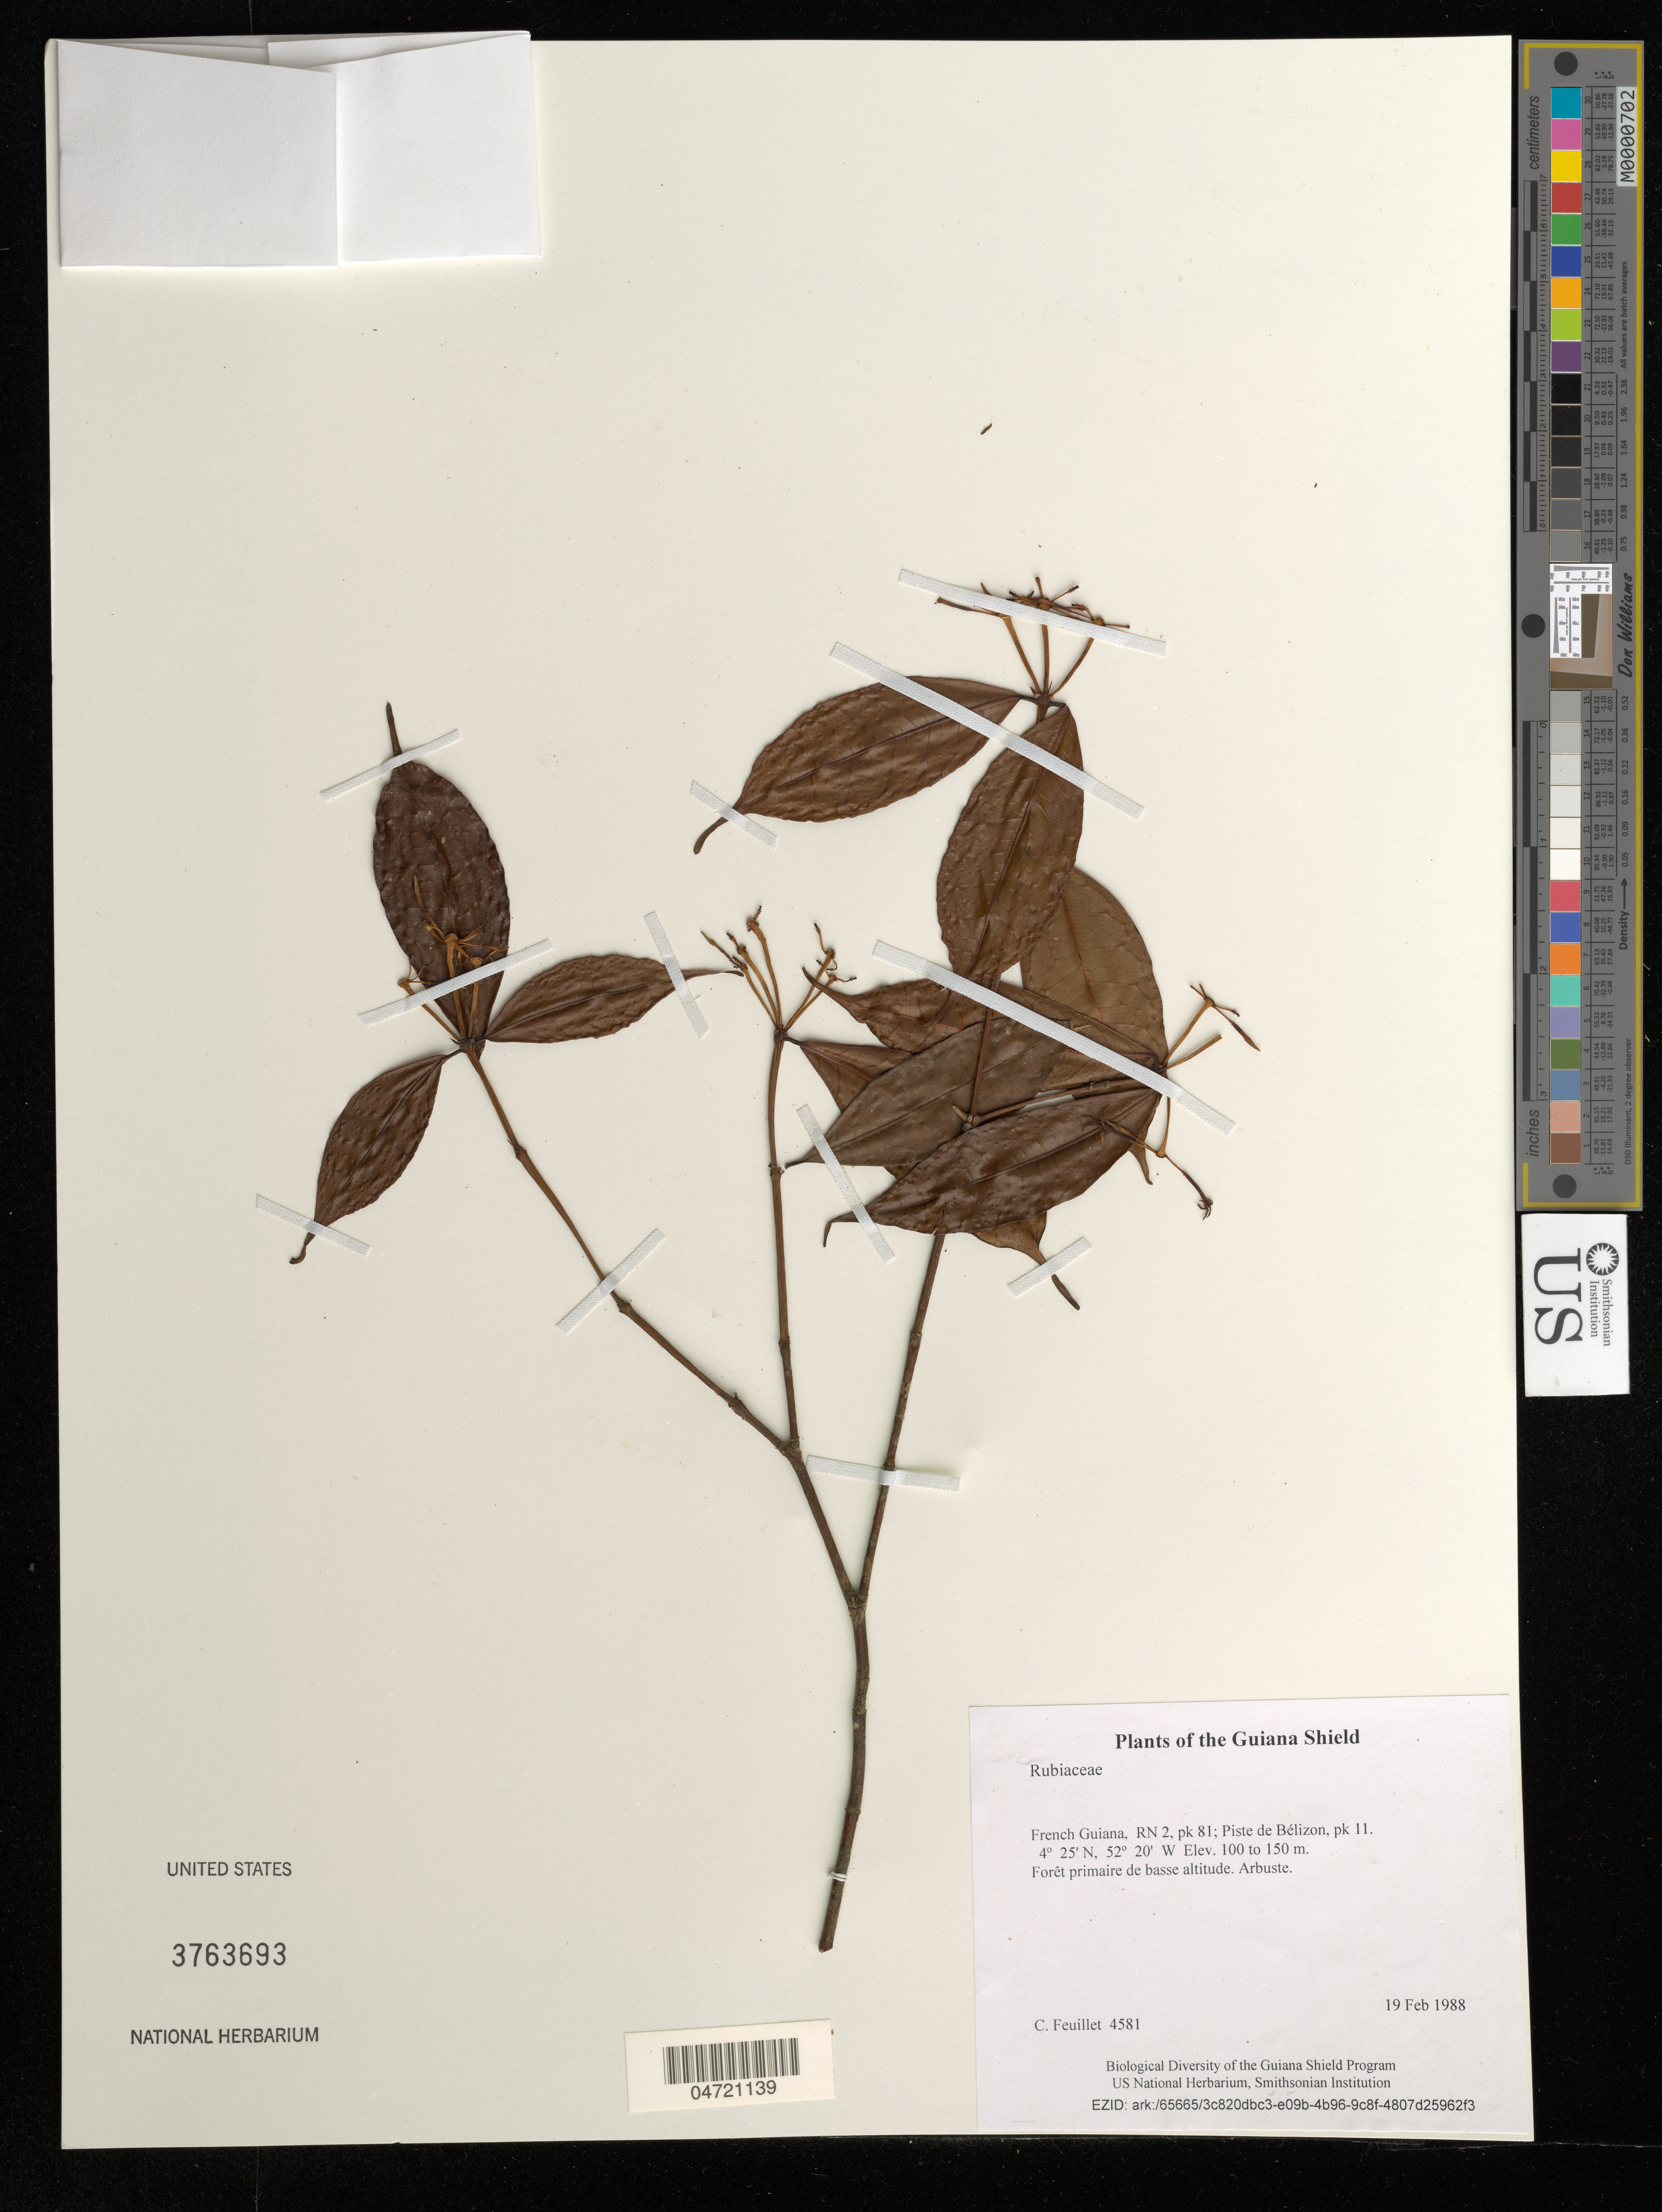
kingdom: Plantae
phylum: Tracheophyta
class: Magnoliopsida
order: Gentianales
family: Rubiaceae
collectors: C. Feuillet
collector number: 4581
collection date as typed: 19 Feb 1988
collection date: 1988-02-19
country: French Guiana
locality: RN 2, pk 81; Piste de Bélizon, pk 11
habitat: Forêt primaire de basse altitude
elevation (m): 100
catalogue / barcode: US 3763693